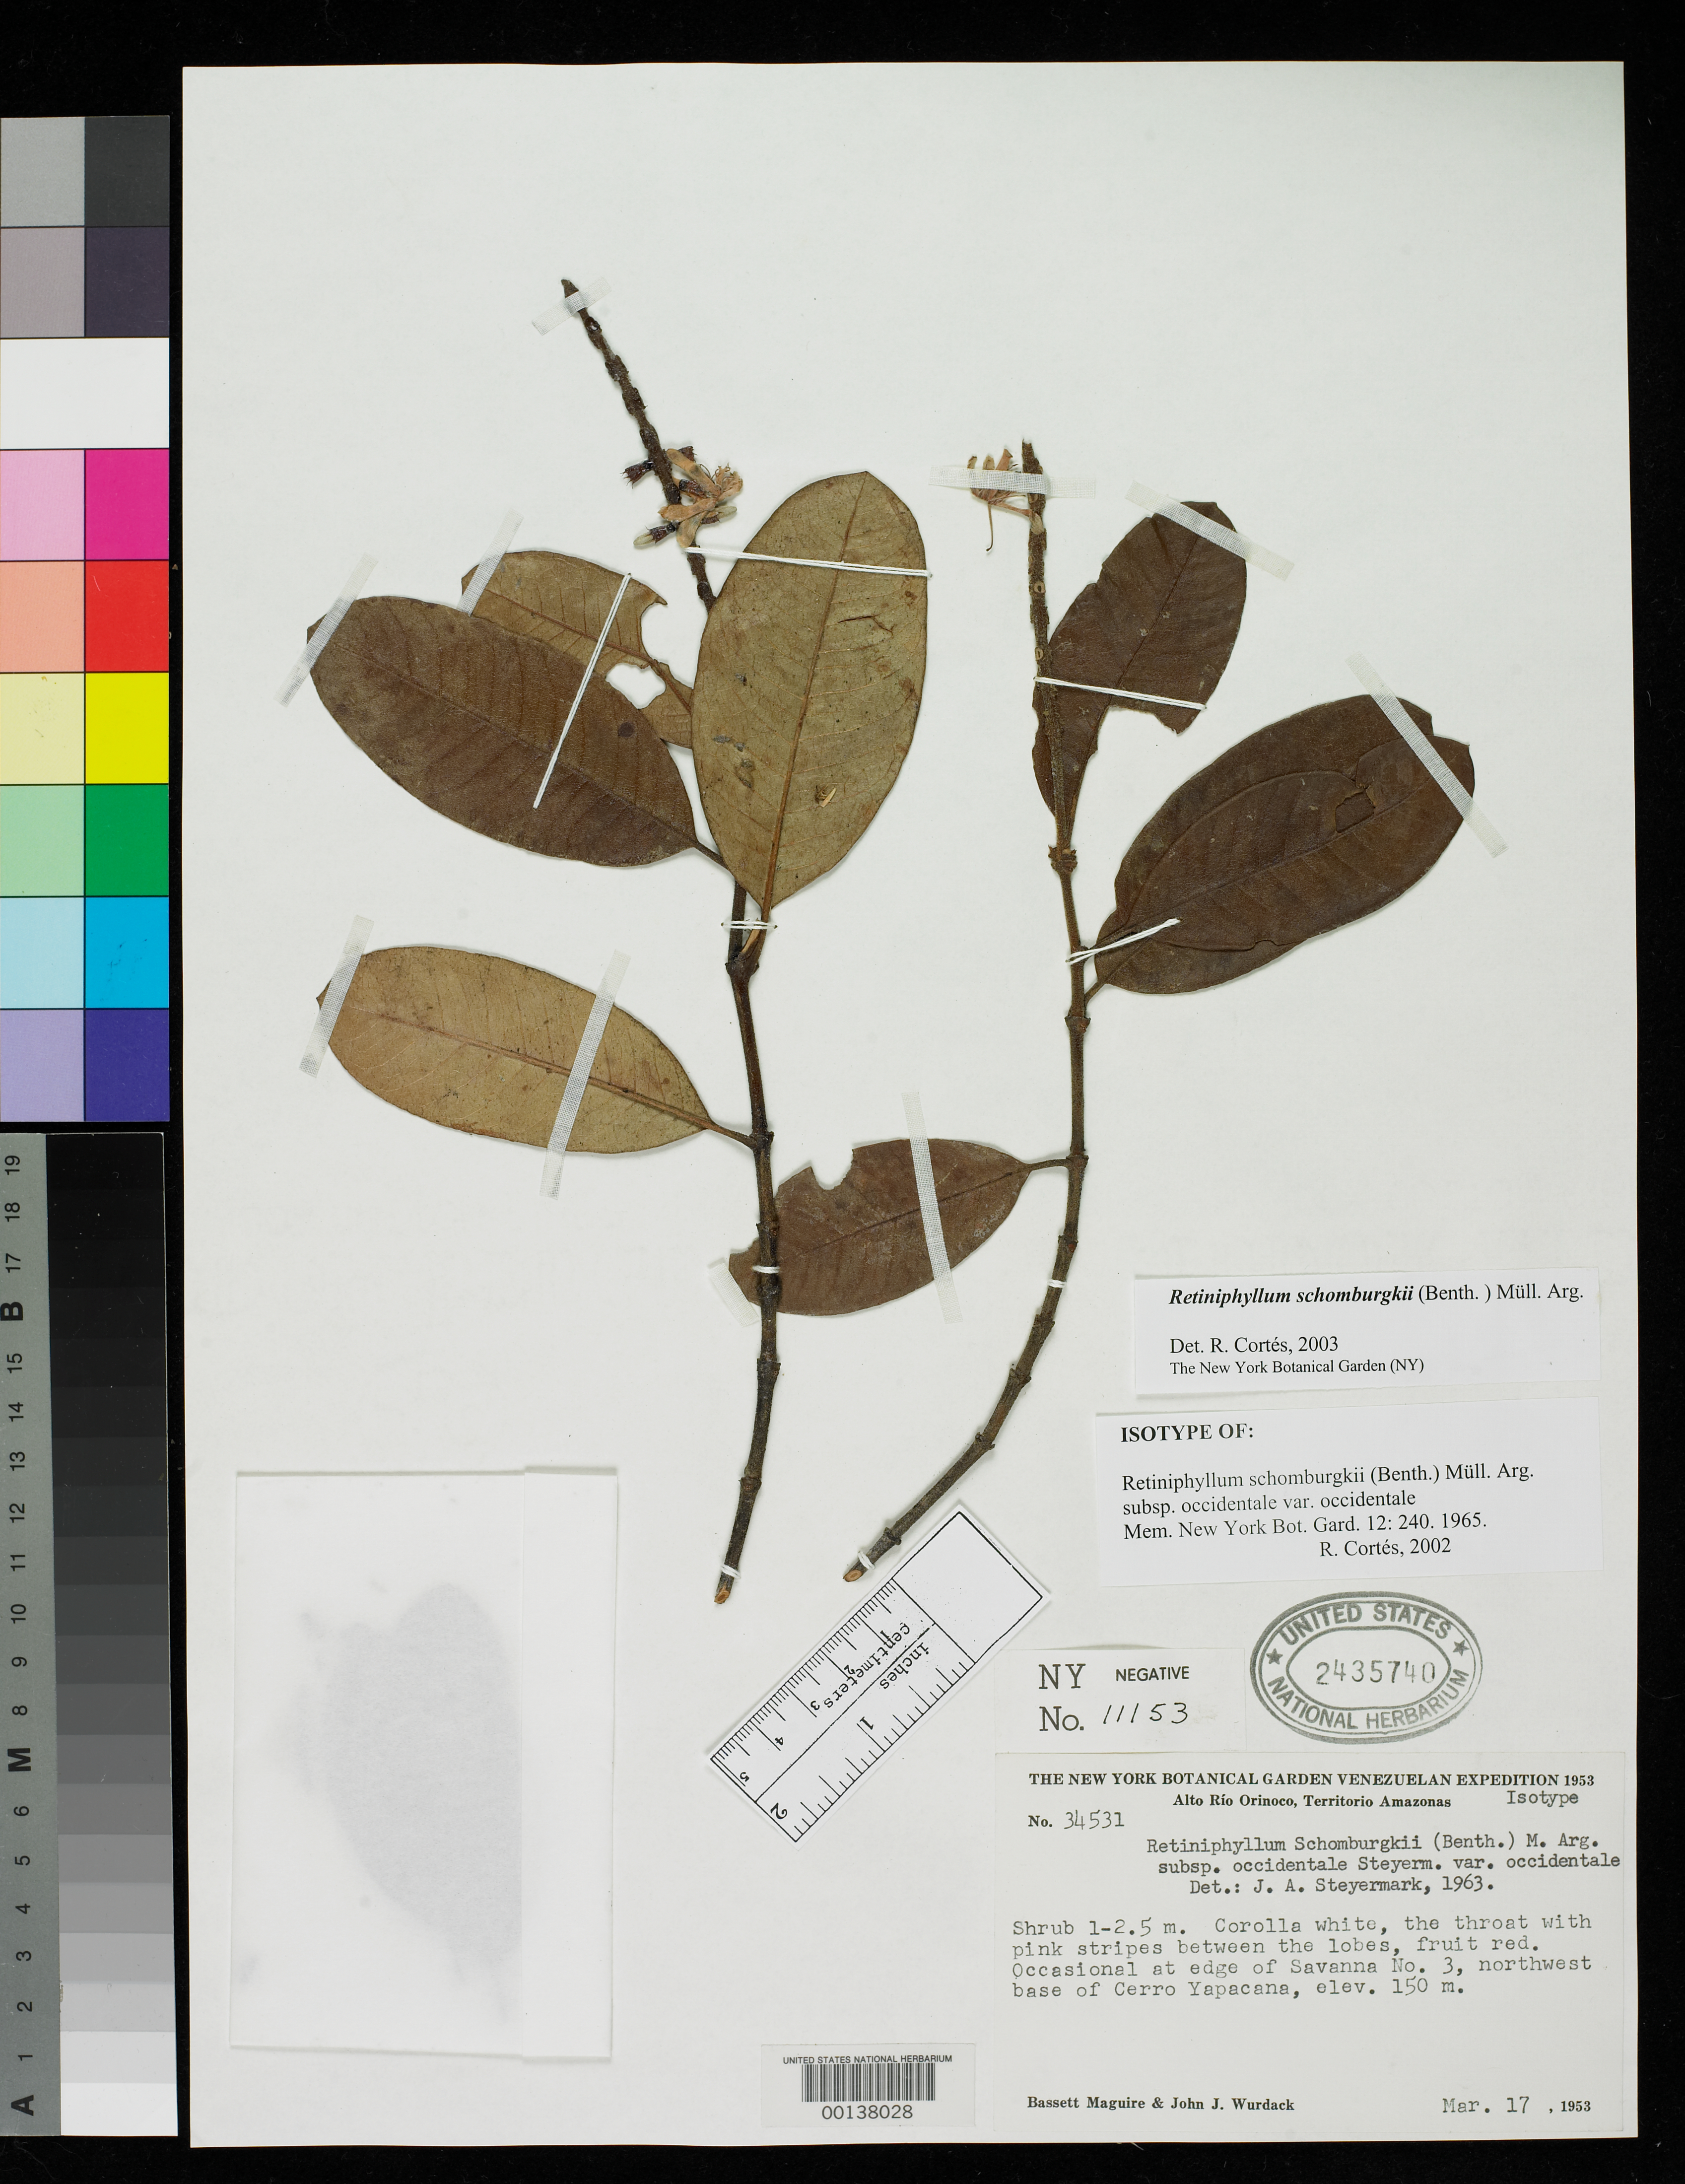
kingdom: Plantae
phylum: Tracheophyta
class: Magnoliopsida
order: Gentianales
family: Rubiaceae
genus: Retiniphyllum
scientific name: Retiniphyllum schomburgkii subsp. occidentale var. occidentale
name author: Steyerm.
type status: Isotype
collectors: B. Maguire & J. J. Wurdack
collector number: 34531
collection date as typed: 17 Mar 1953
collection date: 1953-03-17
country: Venezuela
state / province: Amazonas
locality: Alto Río Orinoco, Territorio Amazonas, at edge of Savanna No. 3, northwest base of Cerro Yapacana.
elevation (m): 150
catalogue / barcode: US 2435740